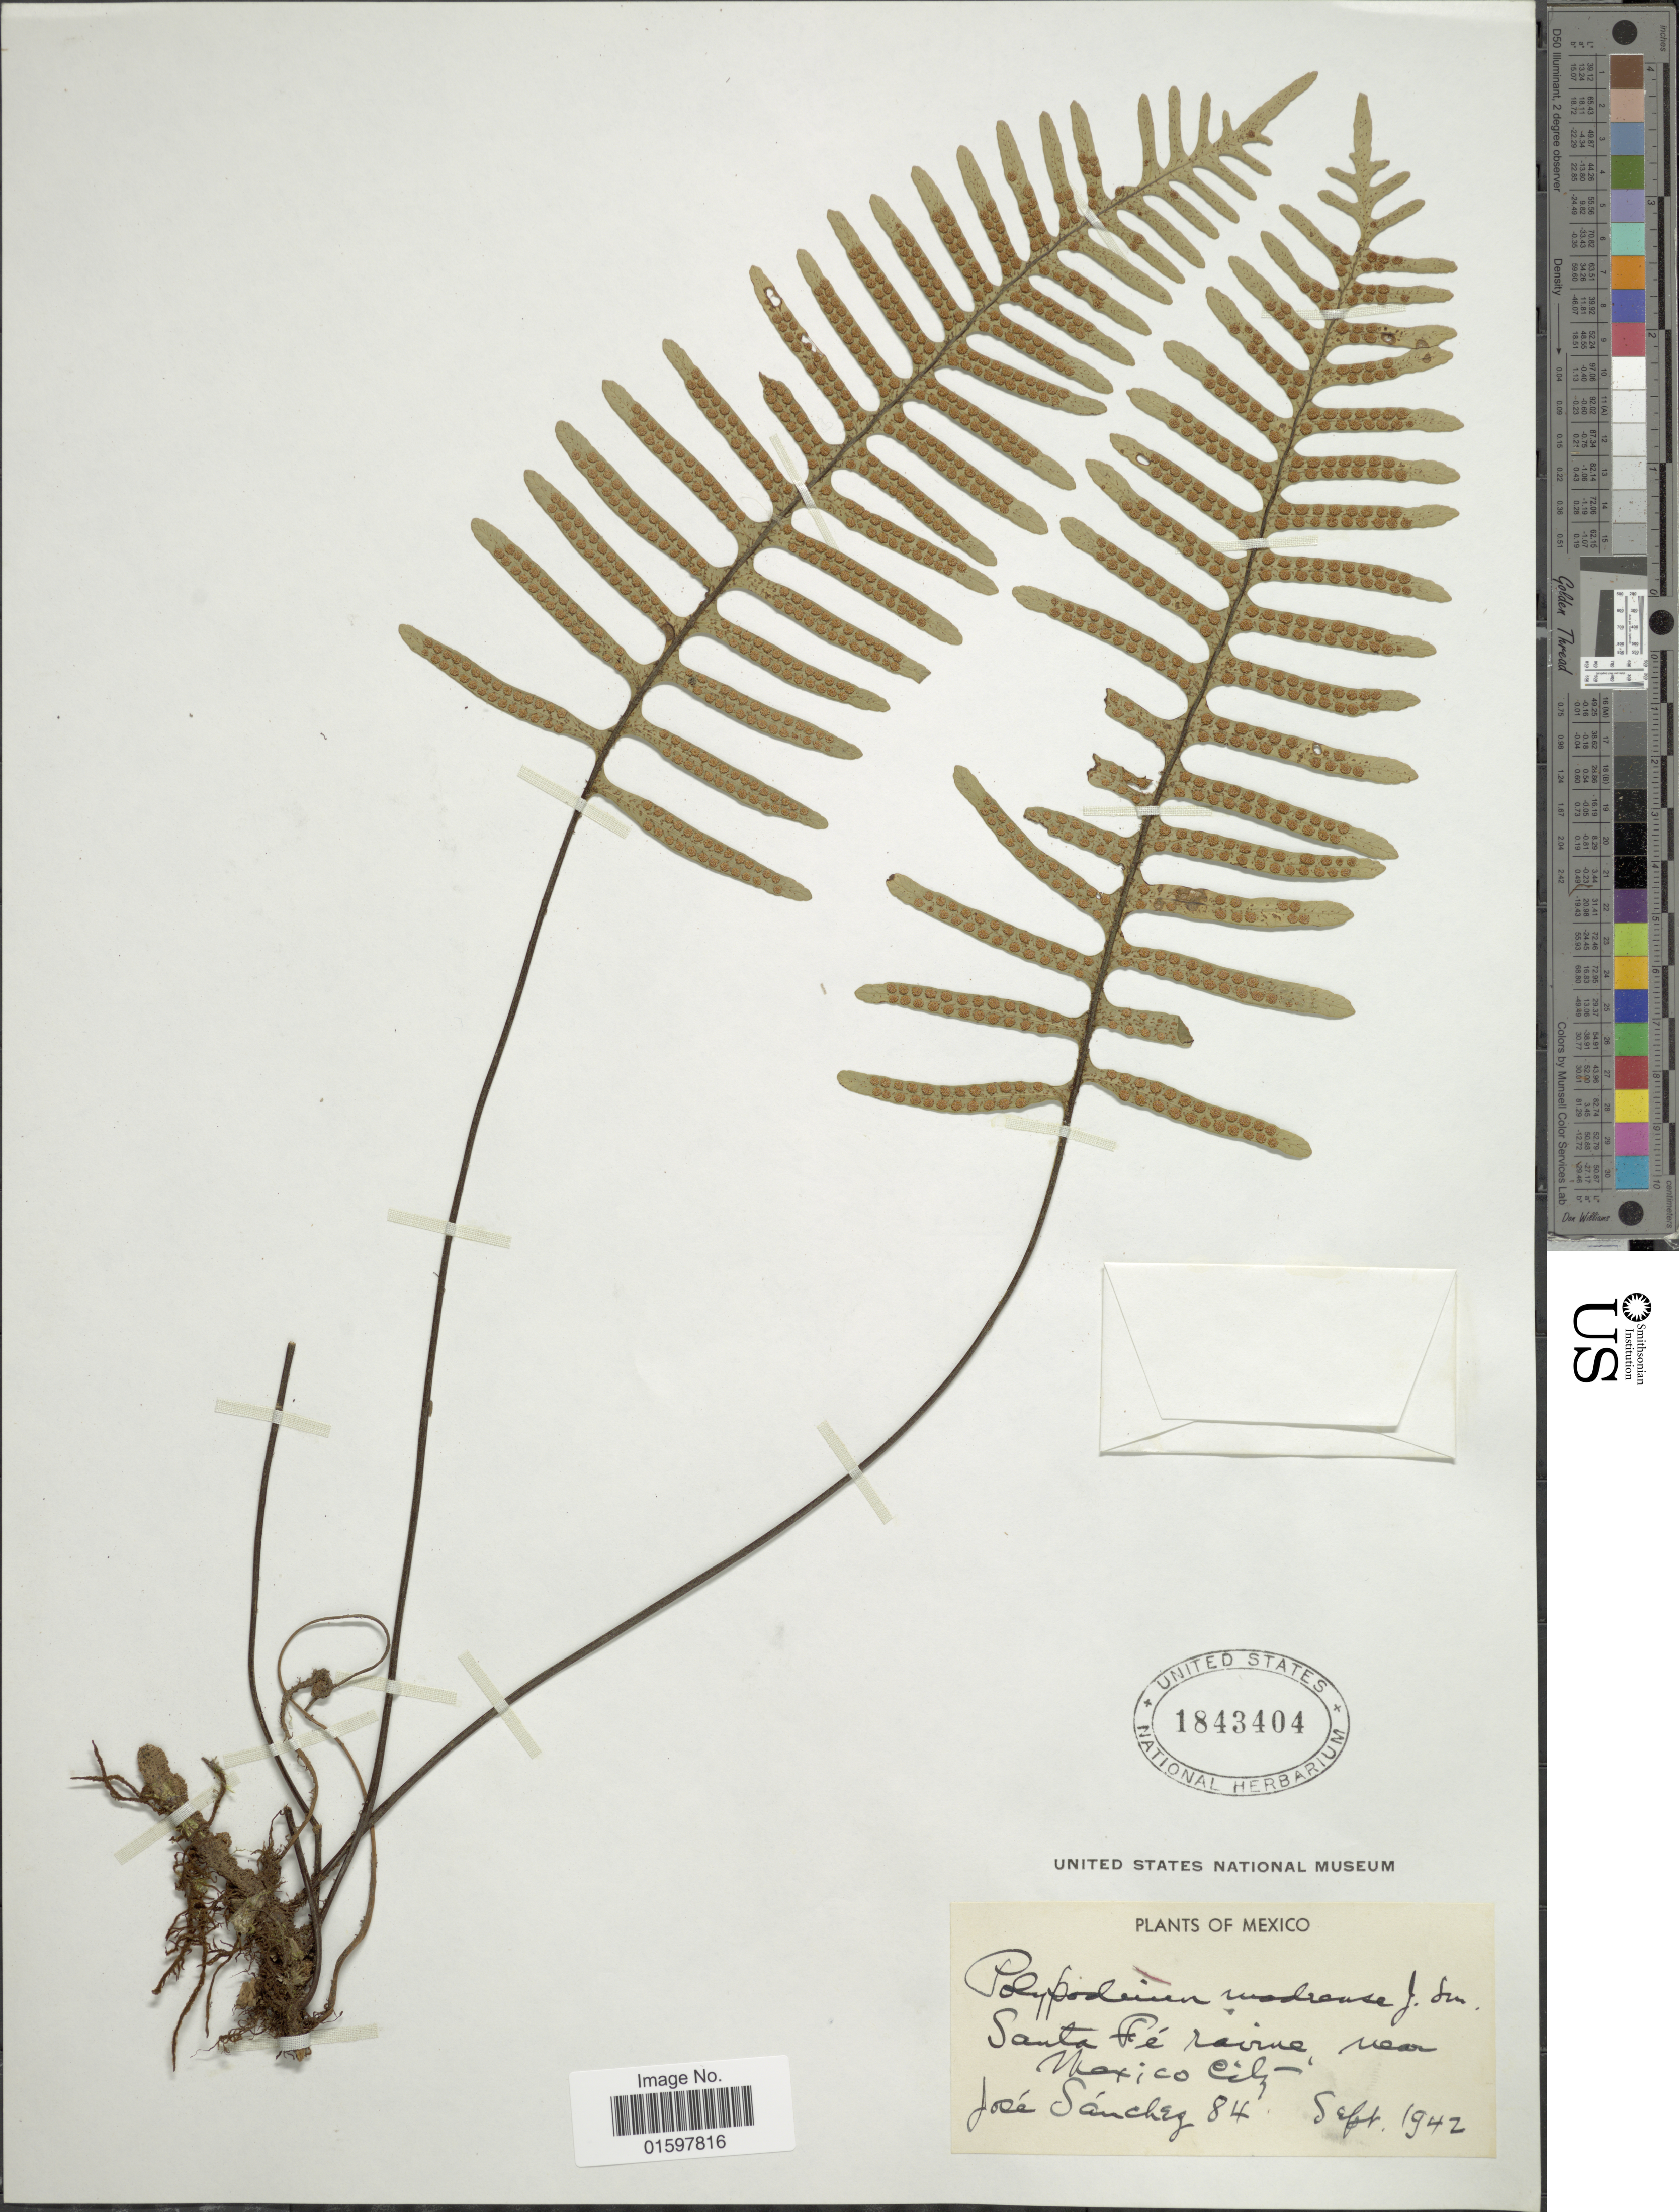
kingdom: Plantae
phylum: Tracheophyta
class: Polypodiopsida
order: Polypodiales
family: Polypodiaceae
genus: Pleopeltis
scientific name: Pleopeltis madrense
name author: (J. Sm.) A.R. Sm. & Tejero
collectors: J. Sánchez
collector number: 84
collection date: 1942-09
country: Mexico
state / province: México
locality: Santa Fé ravine, near Mexico City.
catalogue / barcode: US 1843404